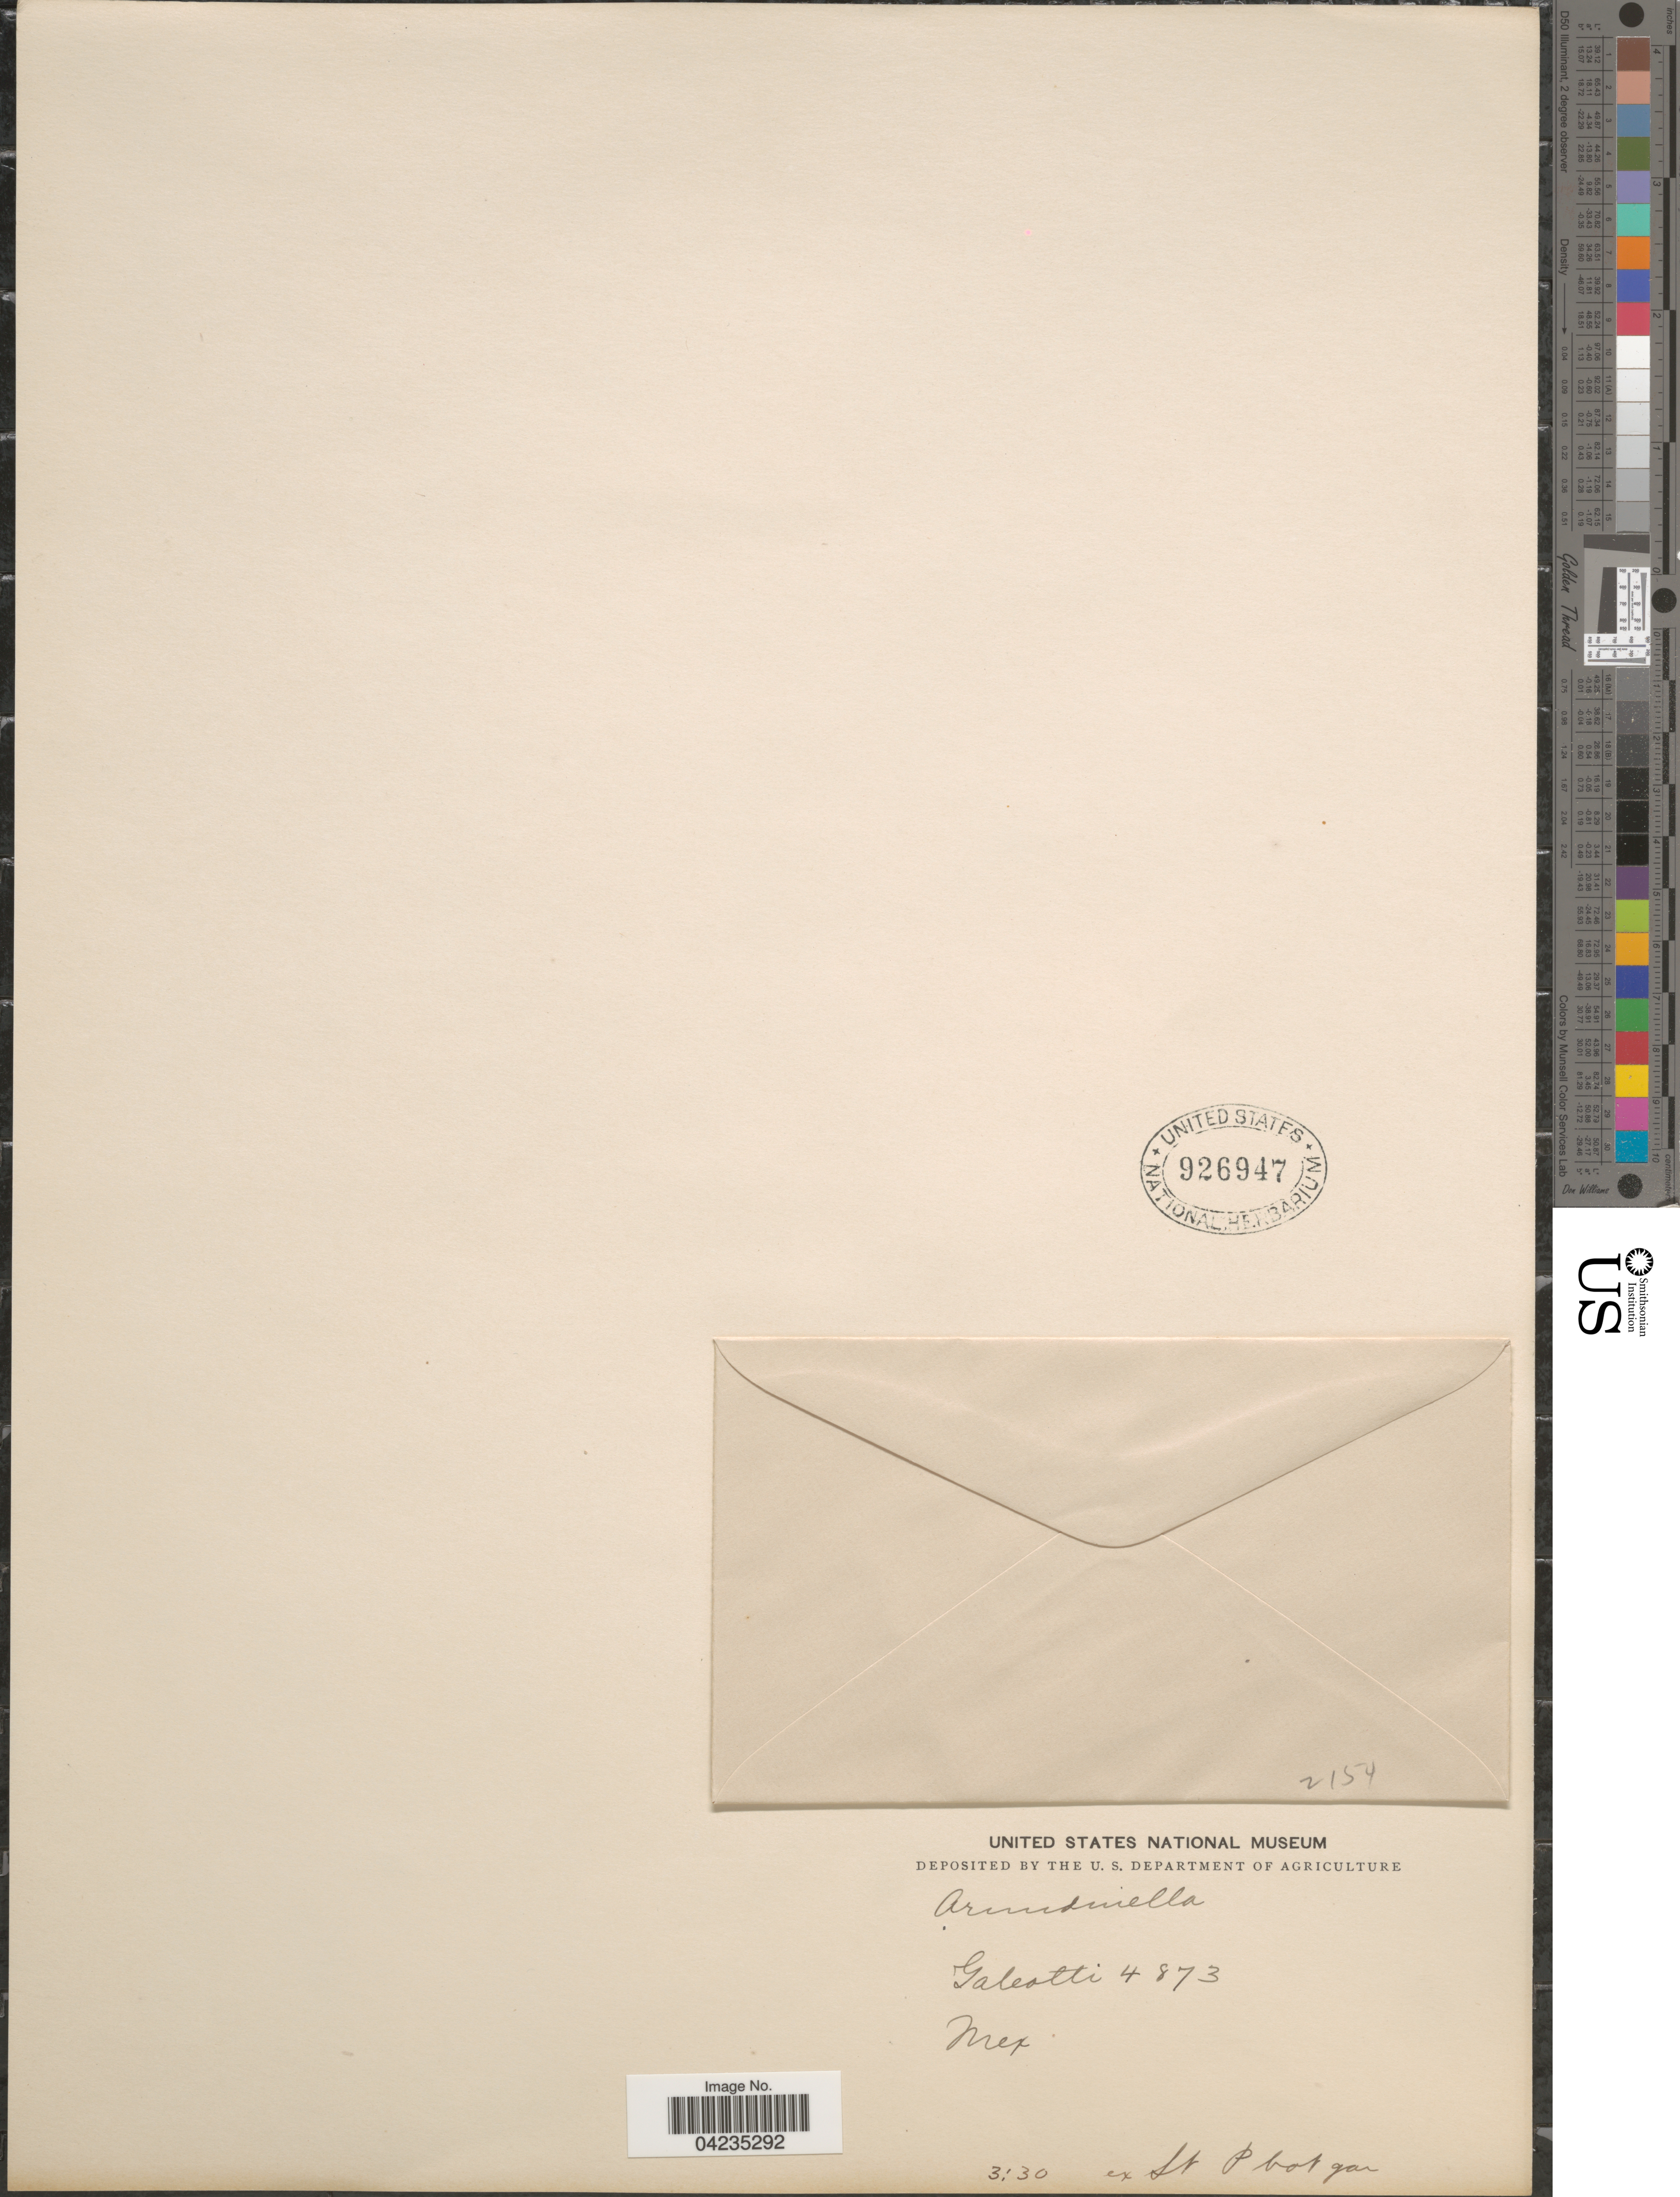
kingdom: Plantae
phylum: Tracheophyta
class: Liliopsida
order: Poales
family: Poaceae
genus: Arundinella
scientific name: Arundinella sp.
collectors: -. Galeotti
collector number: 4873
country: Mexico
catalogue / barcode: US 926947